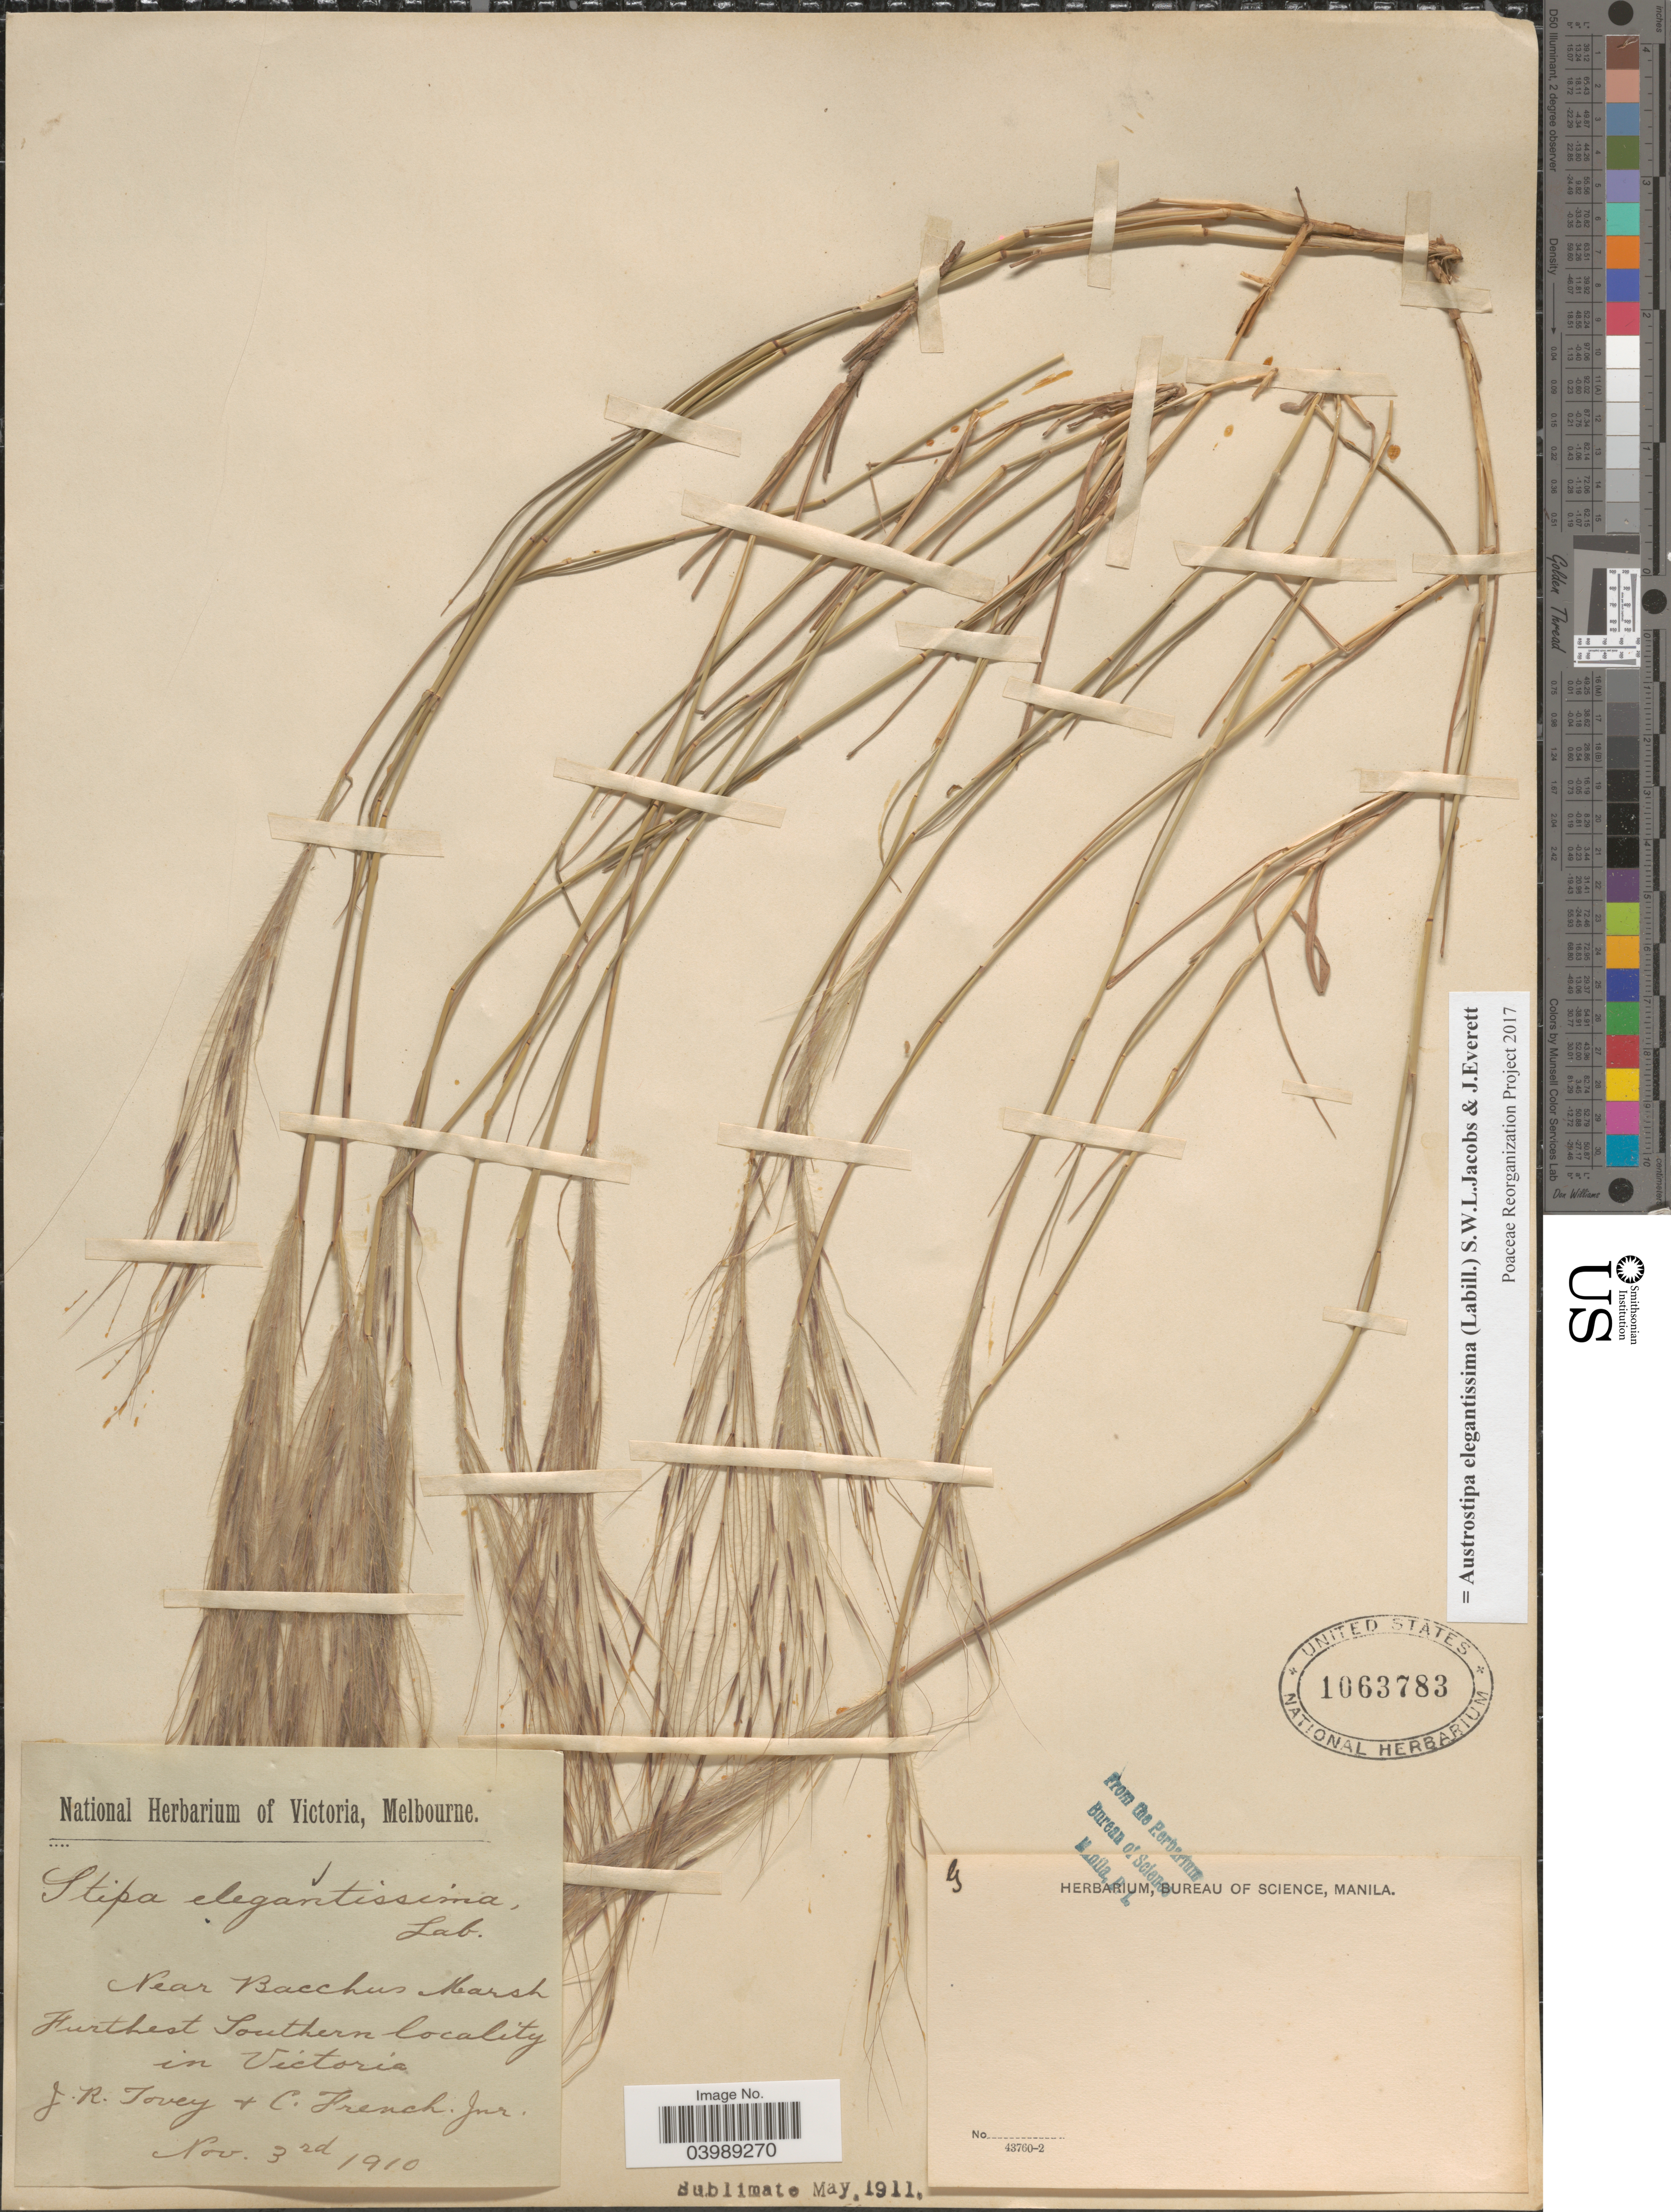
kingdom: Plantae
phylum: Tracheophyta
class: Liliopsida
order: Poales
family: Poaceae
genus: Austrostipa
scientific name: Austrostipa elegantissima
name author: (Labill.) S.W.L. Jacobs & J. Everett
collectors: J. Tovey & C. French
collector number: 9*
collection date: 1910-11-03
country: Australia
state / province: Victoria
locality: Furthest Southern locality in Victoria.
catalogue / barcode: US 1063783